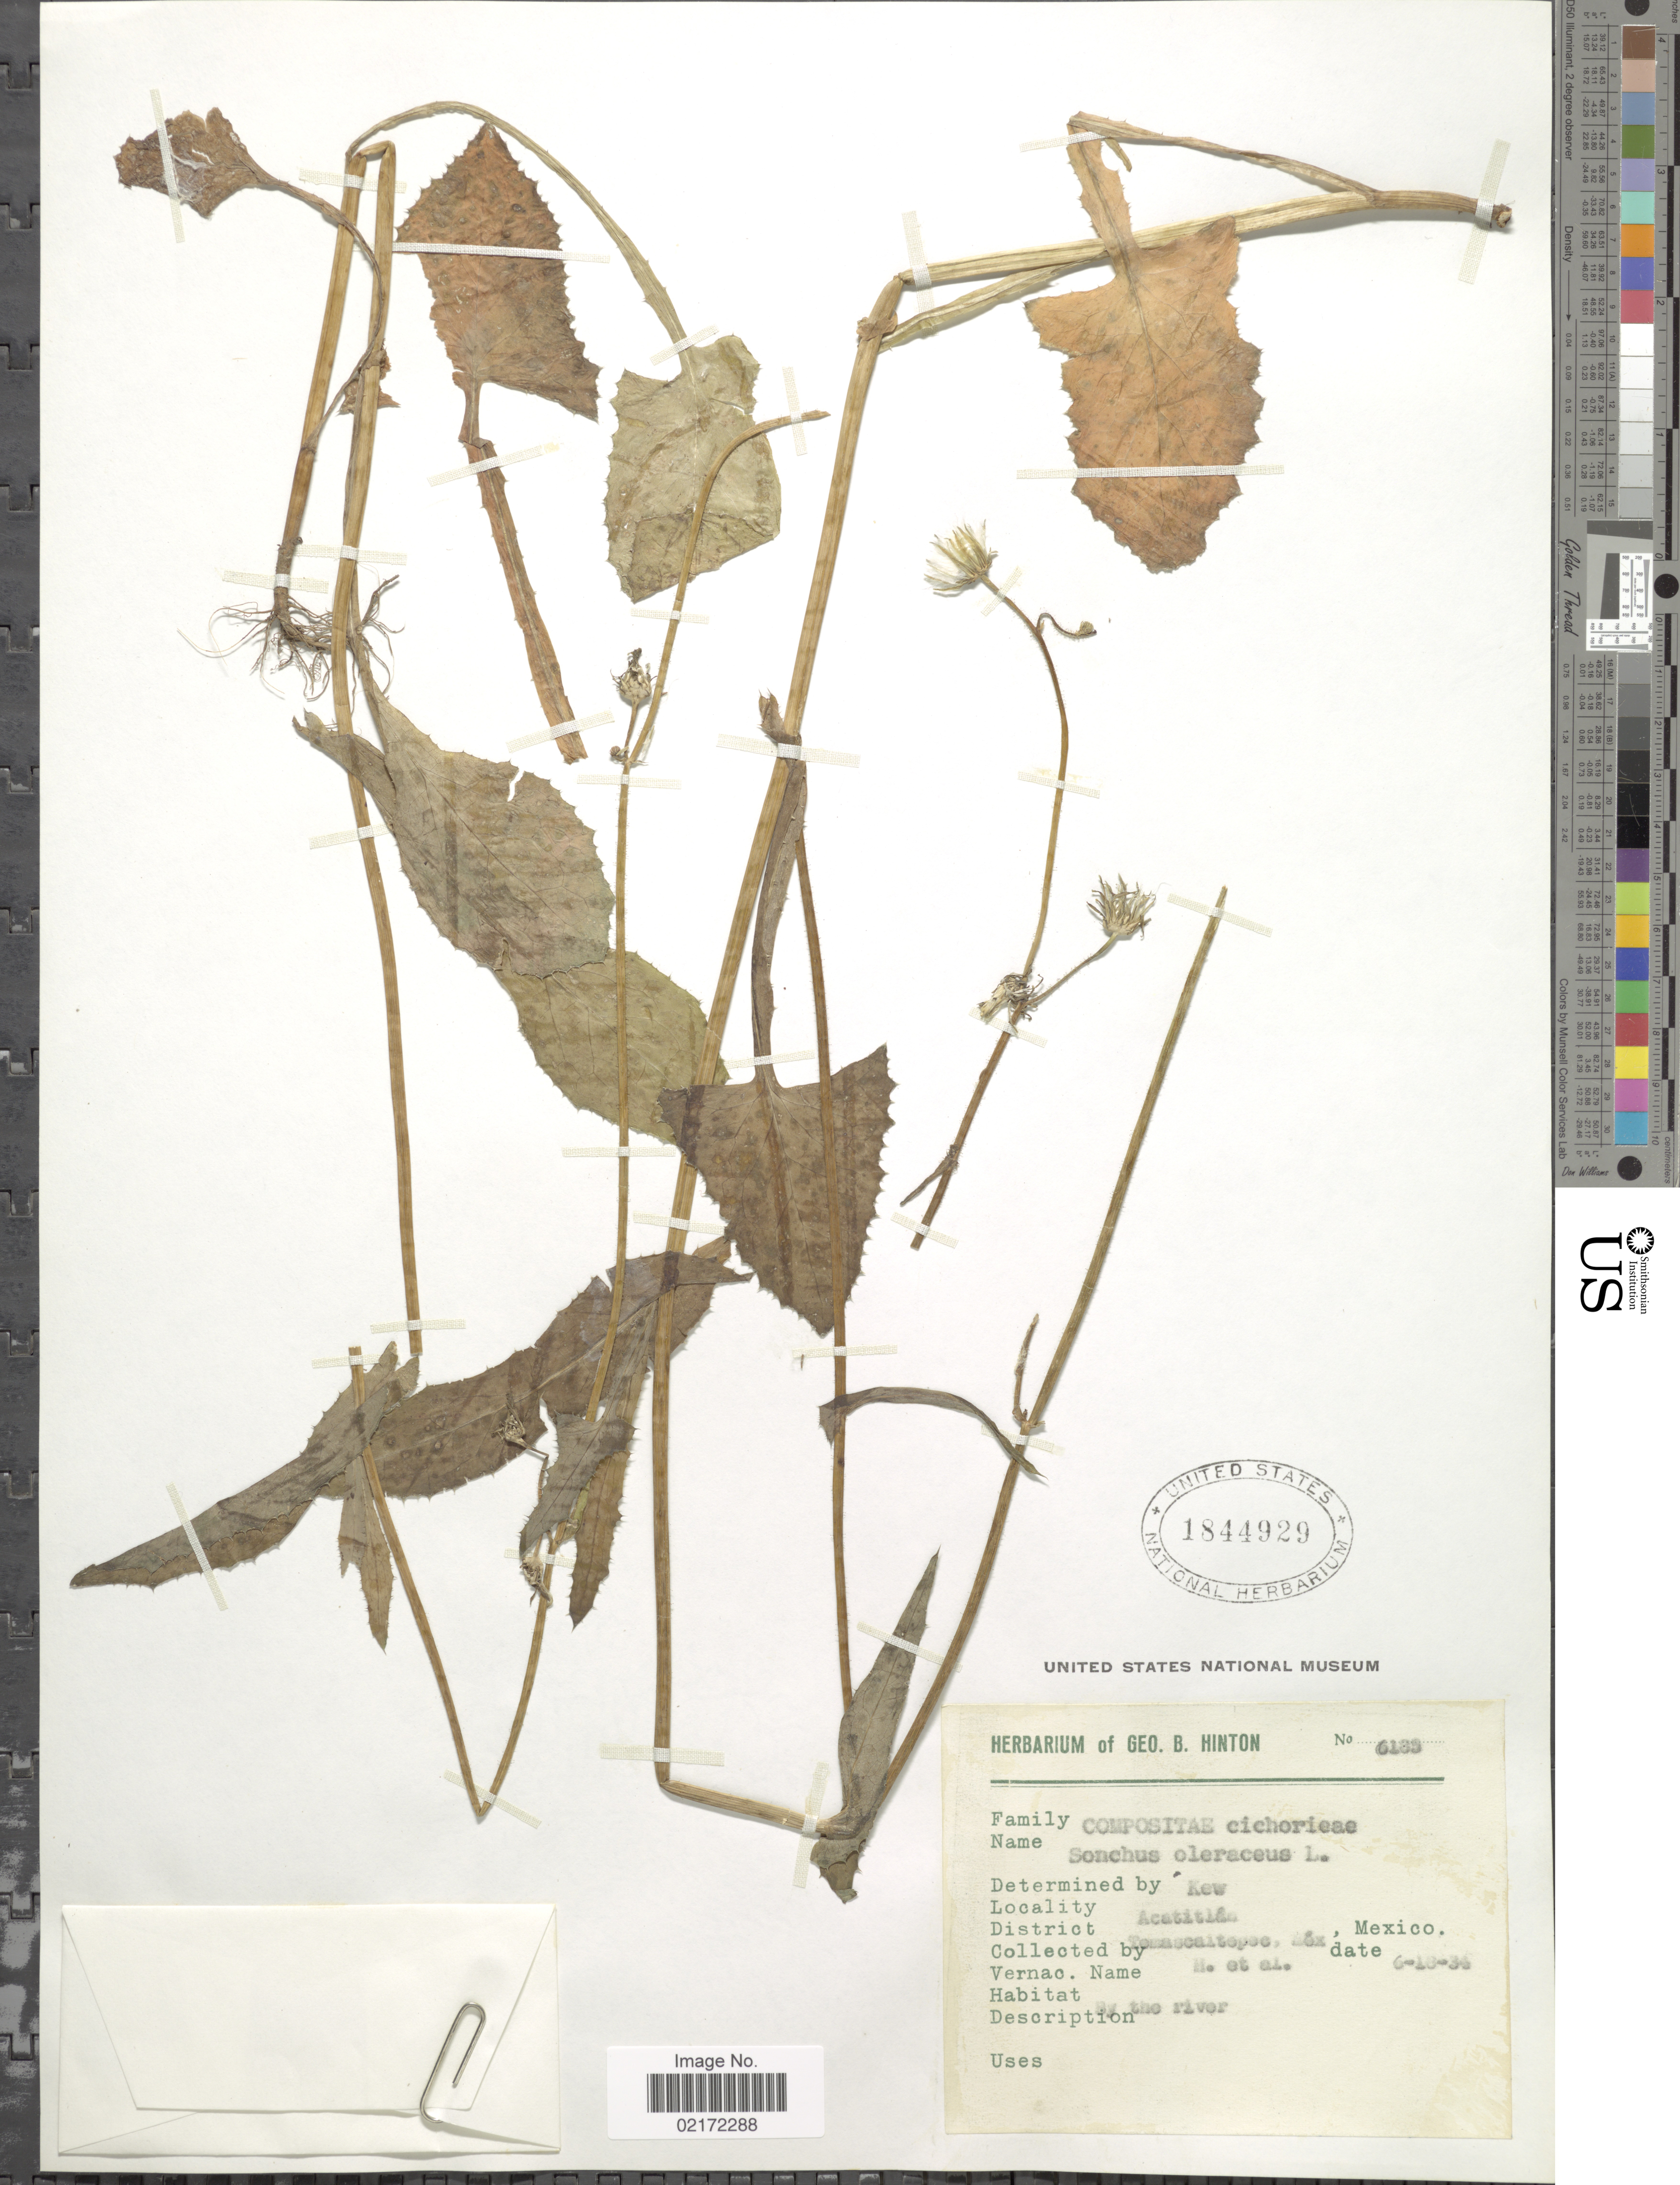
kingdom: Plantae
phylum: Tracheophyta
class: Magnoliopsida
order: Asterales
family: Asteraceae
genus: Sonchus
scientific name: Sonchus oleraceus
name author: L.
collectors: G. B. Hinton & et al.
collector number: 6135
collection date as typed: Transcribed d/m/y: 18/6/34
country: Mexico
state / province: México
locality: Acatitlán. District Temascaltepec, Méx., Mexico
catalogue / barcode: US 1844929